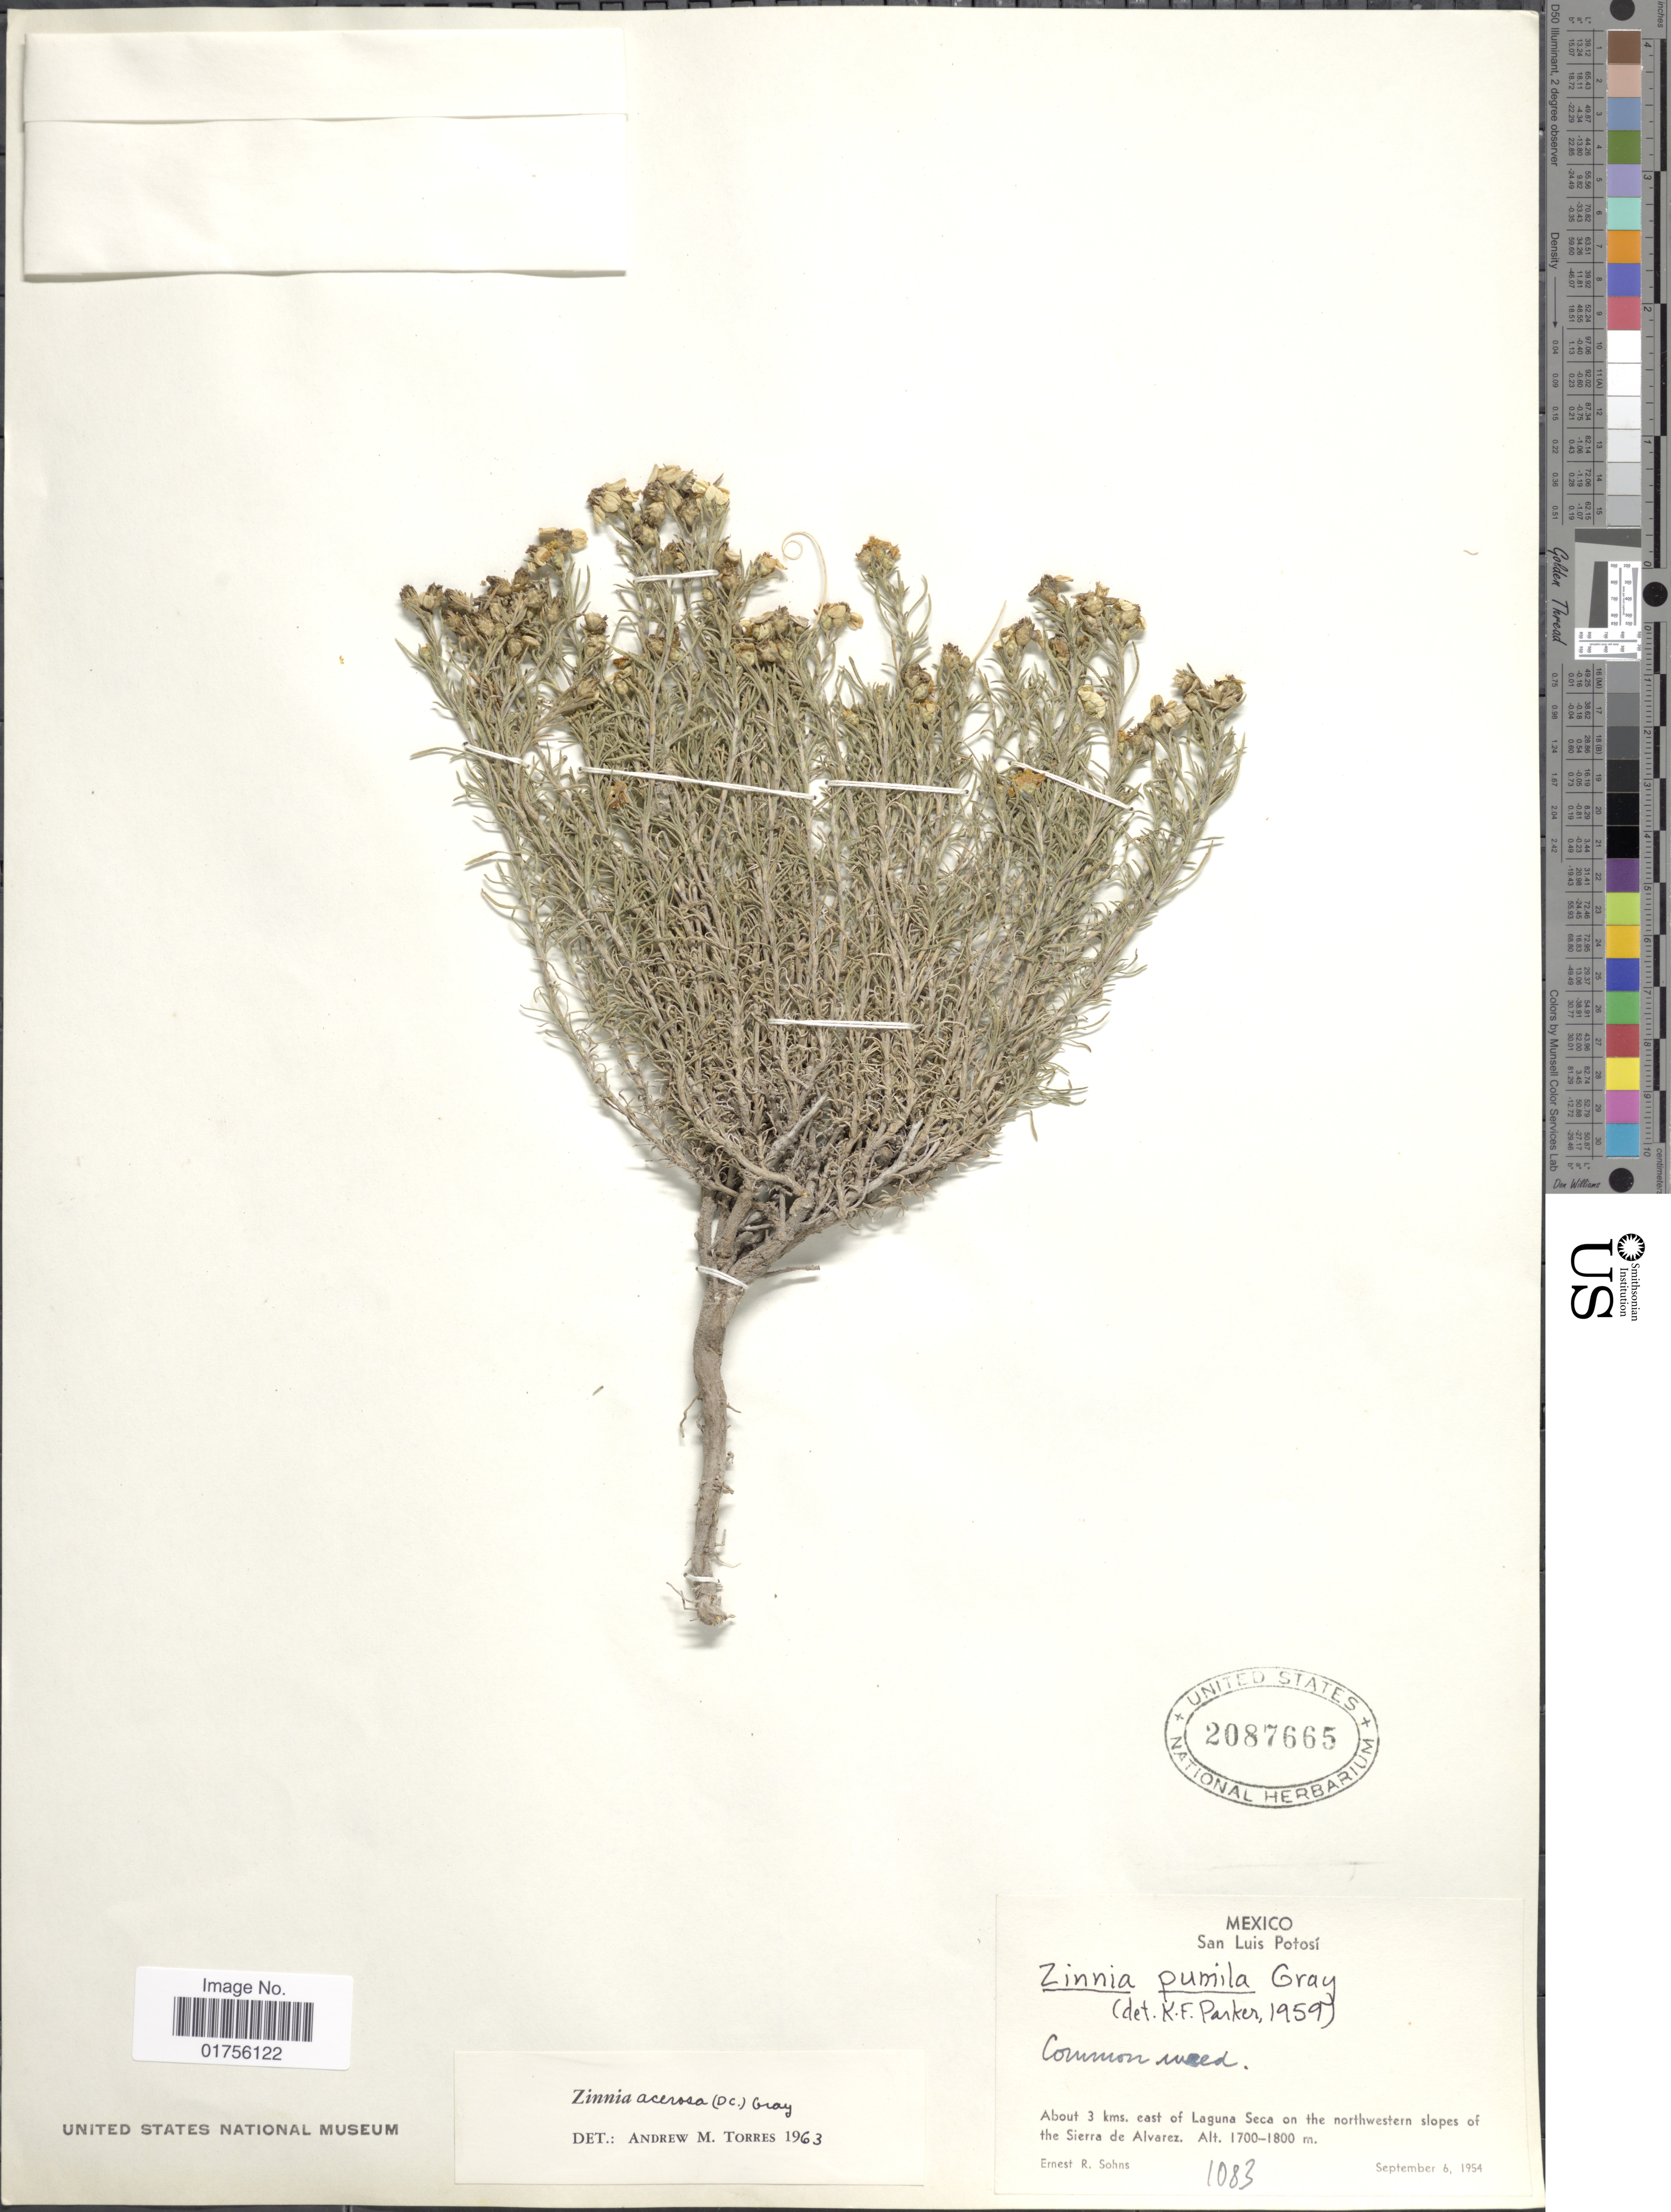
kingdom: Plantae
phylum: Tracheophyta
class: Magnoliopsida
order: Asterales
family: Asteraceae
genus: Zinnia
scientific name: Zinnia acerosa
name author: (DC.) A. Gray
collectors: E. R. Sohns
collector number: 1083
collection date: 1954-09-06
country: Mexico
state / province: San Luis Potosí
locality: San Luis Potosi, About 3 kms. east of Laguna Seca on the northwestern slopes of the Sierra de Alhvarez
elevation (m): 1700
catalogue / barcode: US 2087665